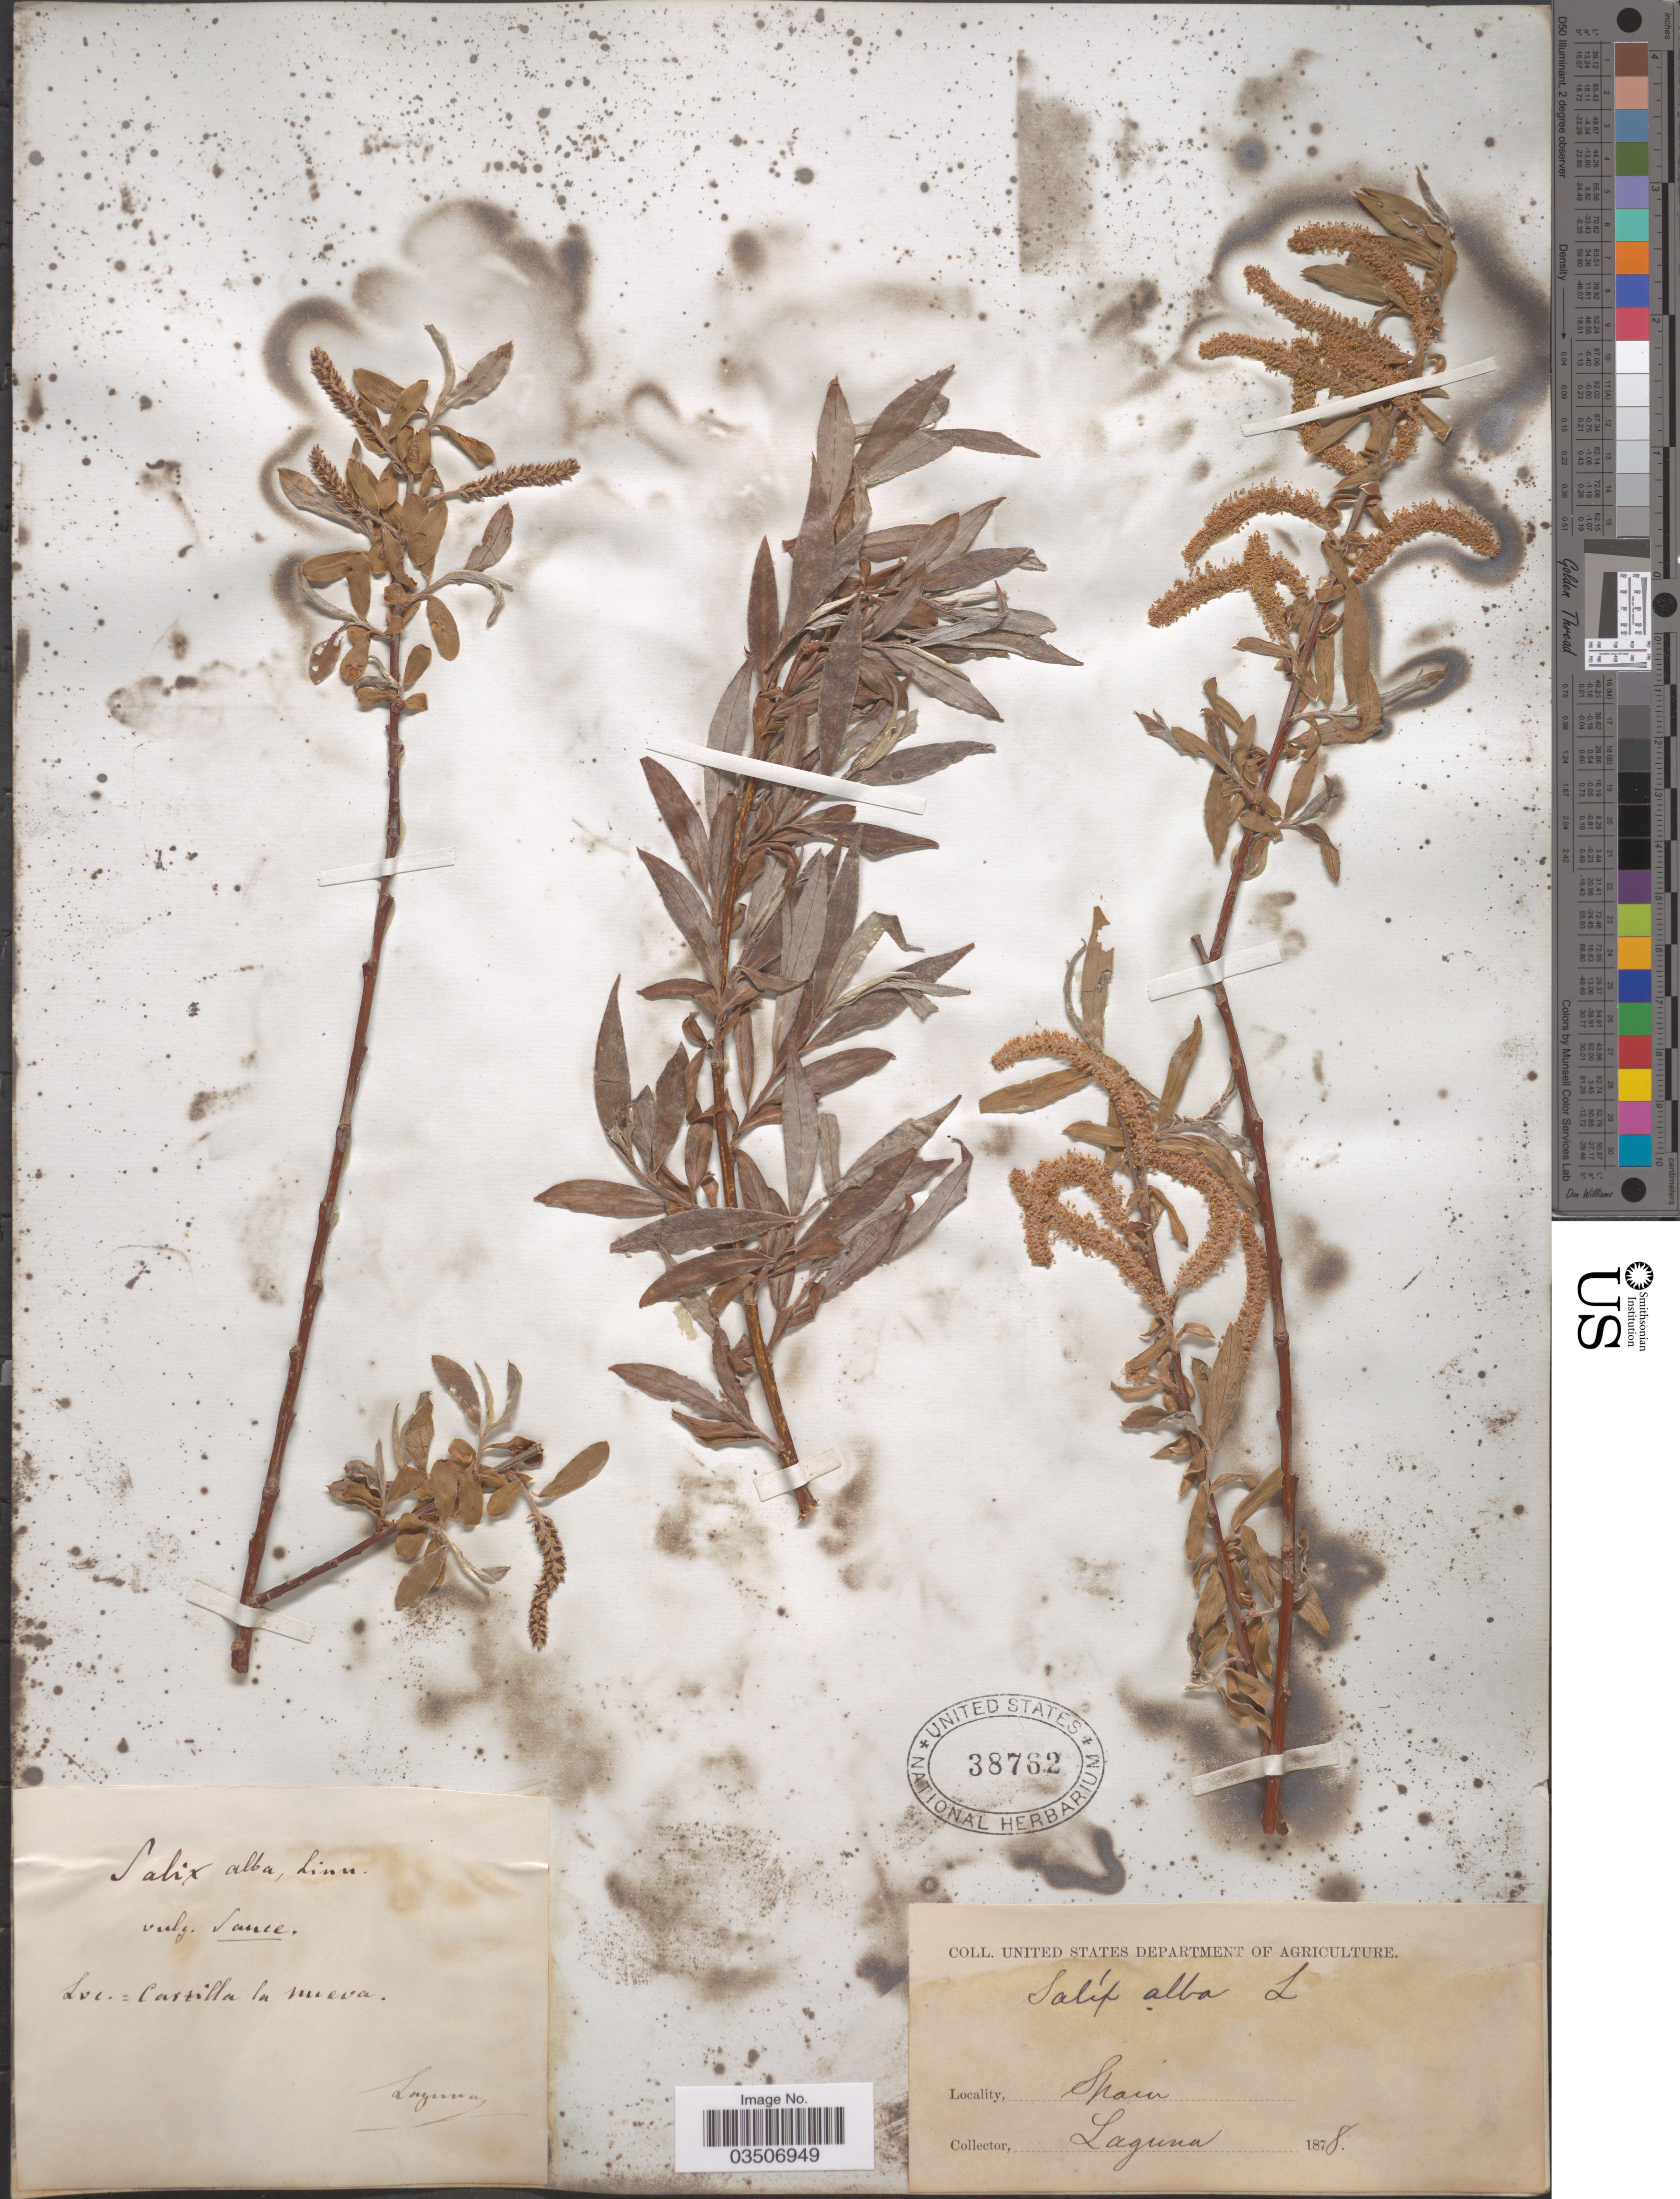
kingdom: Plantae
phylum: Tracheophyta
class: Magnoliopsida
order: Malpighiales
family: Salicaceae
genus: Salix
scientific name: Salix alba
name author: L.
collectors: -. Laguna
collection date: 1878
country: Spain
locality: Castilla la nueva.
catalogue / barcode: US 38762